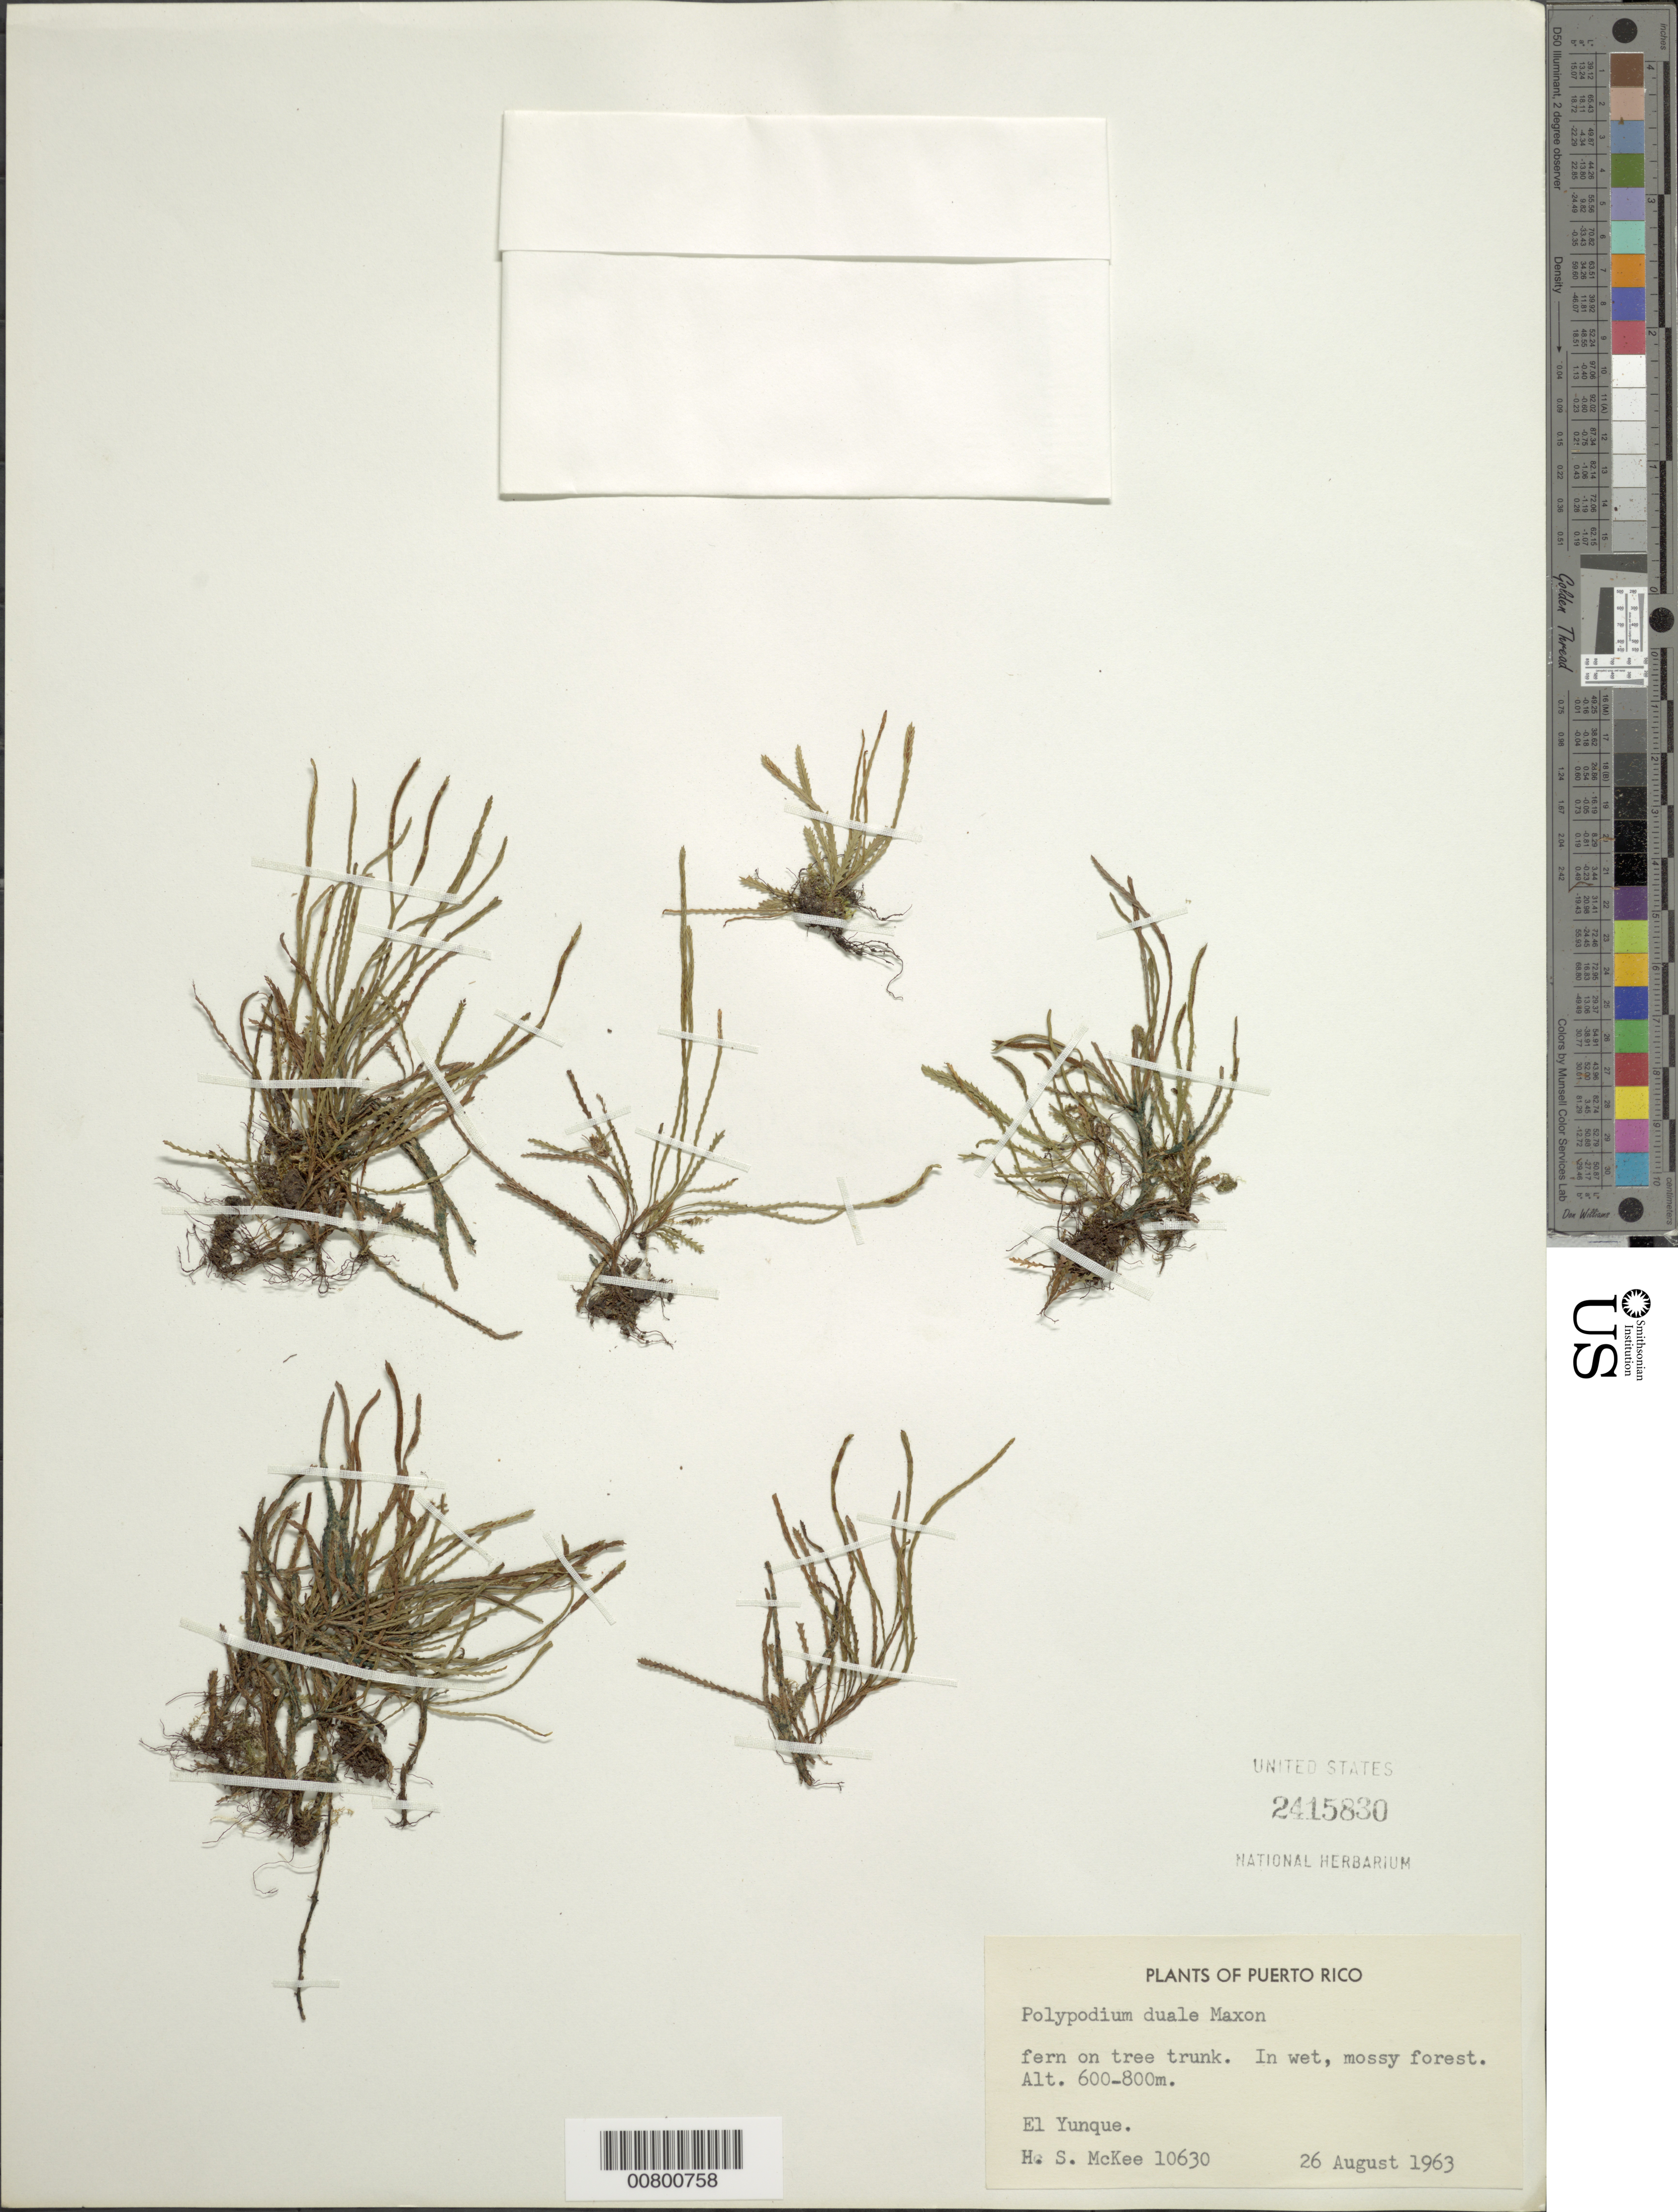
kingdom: Plantae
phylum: Tracheophyta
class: Polypodiopsida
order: Polypodiales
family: Polypodiaceae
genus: Cochlidium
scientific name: Cochlidium serrulatum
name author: (Sw.) L.E. Bishop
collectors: H. S. McKee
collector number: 10630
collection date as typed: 26 Aug 1963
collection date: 1963-08-26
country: Puerto Rico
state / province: Río Grande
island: Puerto Rico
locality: El Yunque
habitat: Wet, mossy forest, on tree trunk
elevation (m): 600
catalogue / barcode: US 2415830